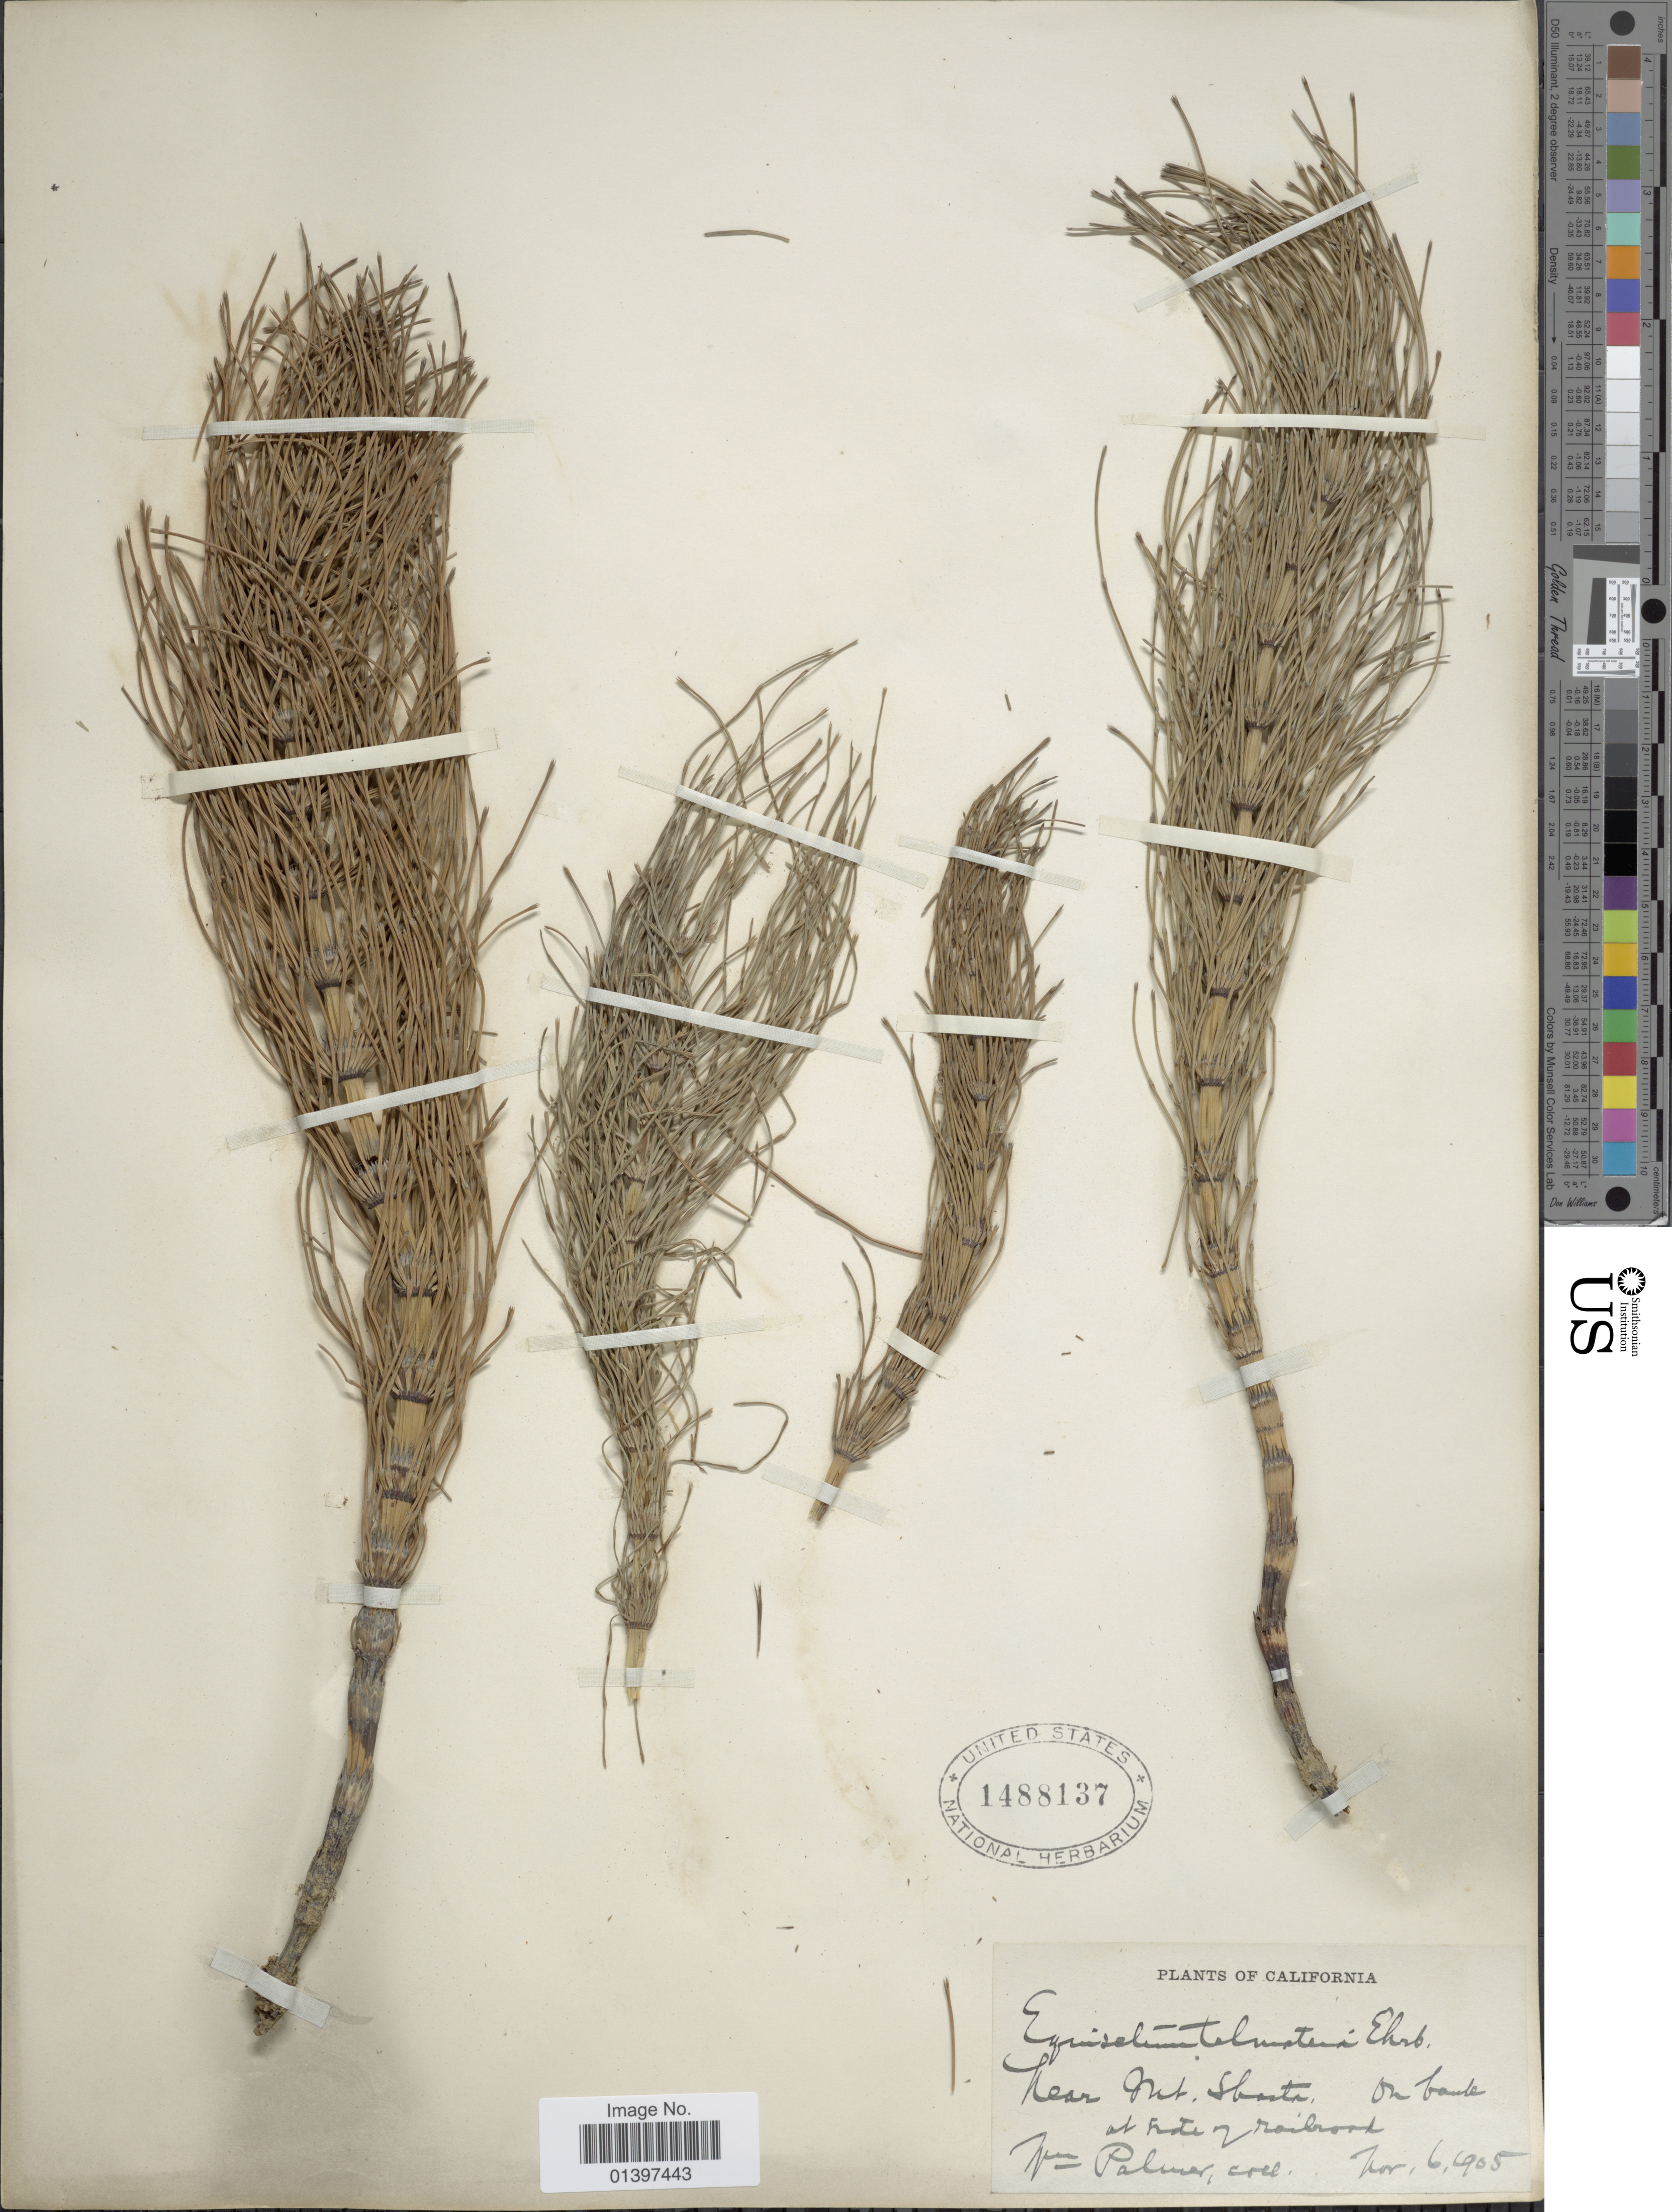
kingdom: Plantae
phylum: Tracheophyta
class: Polypodiopsida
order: Equisetales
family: Equisetaceae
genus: Equisetum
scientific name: Equisetum telmateia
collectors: W. Palmer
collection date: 1905-11-06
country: United States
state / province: California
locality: Near Mt. Shasta, on bank at mote of railroad.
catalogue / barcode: US 1488137